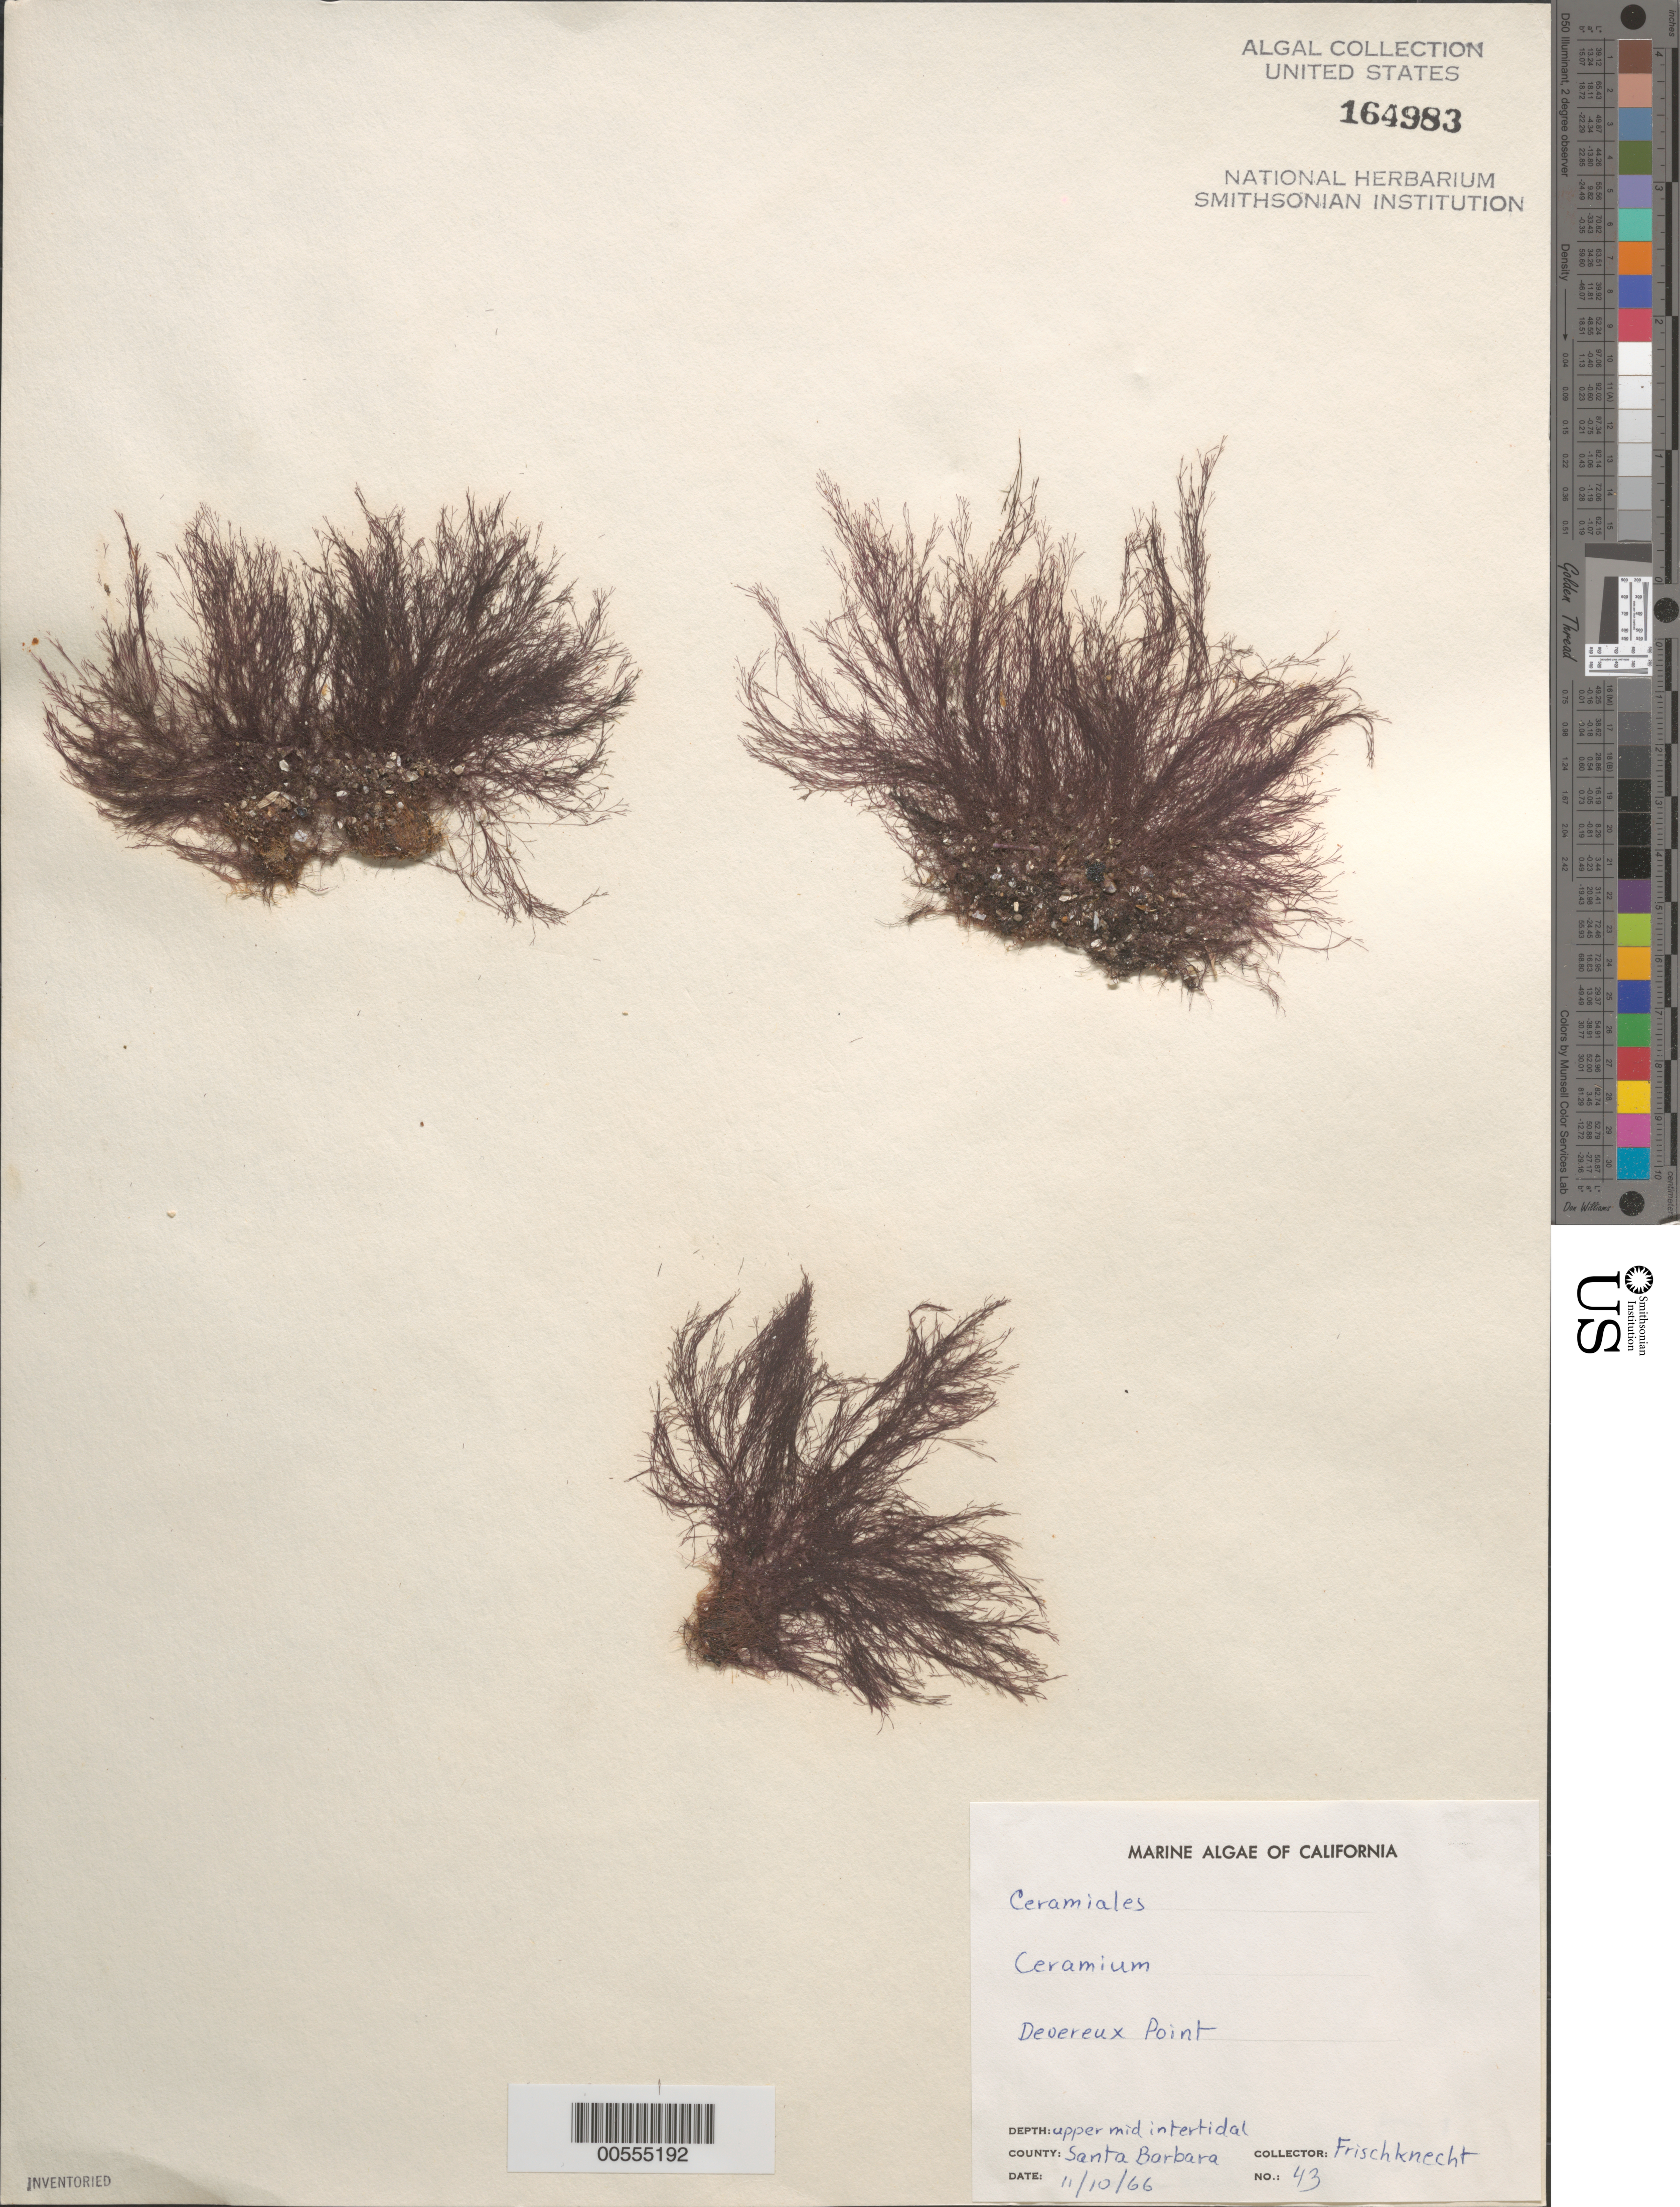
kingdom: Plantae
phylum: Rhodophyta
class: Florideophyceae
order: Ceramiales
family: Ceramiaceae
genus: Ceramium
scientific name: Ceramium sp.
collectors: -. Frischknecht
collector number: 43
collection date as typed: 10 Nov 1966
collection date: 1966-11-10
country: United States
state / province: California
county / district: Santa Barbara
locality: Devereux Point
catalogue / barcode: US 164983